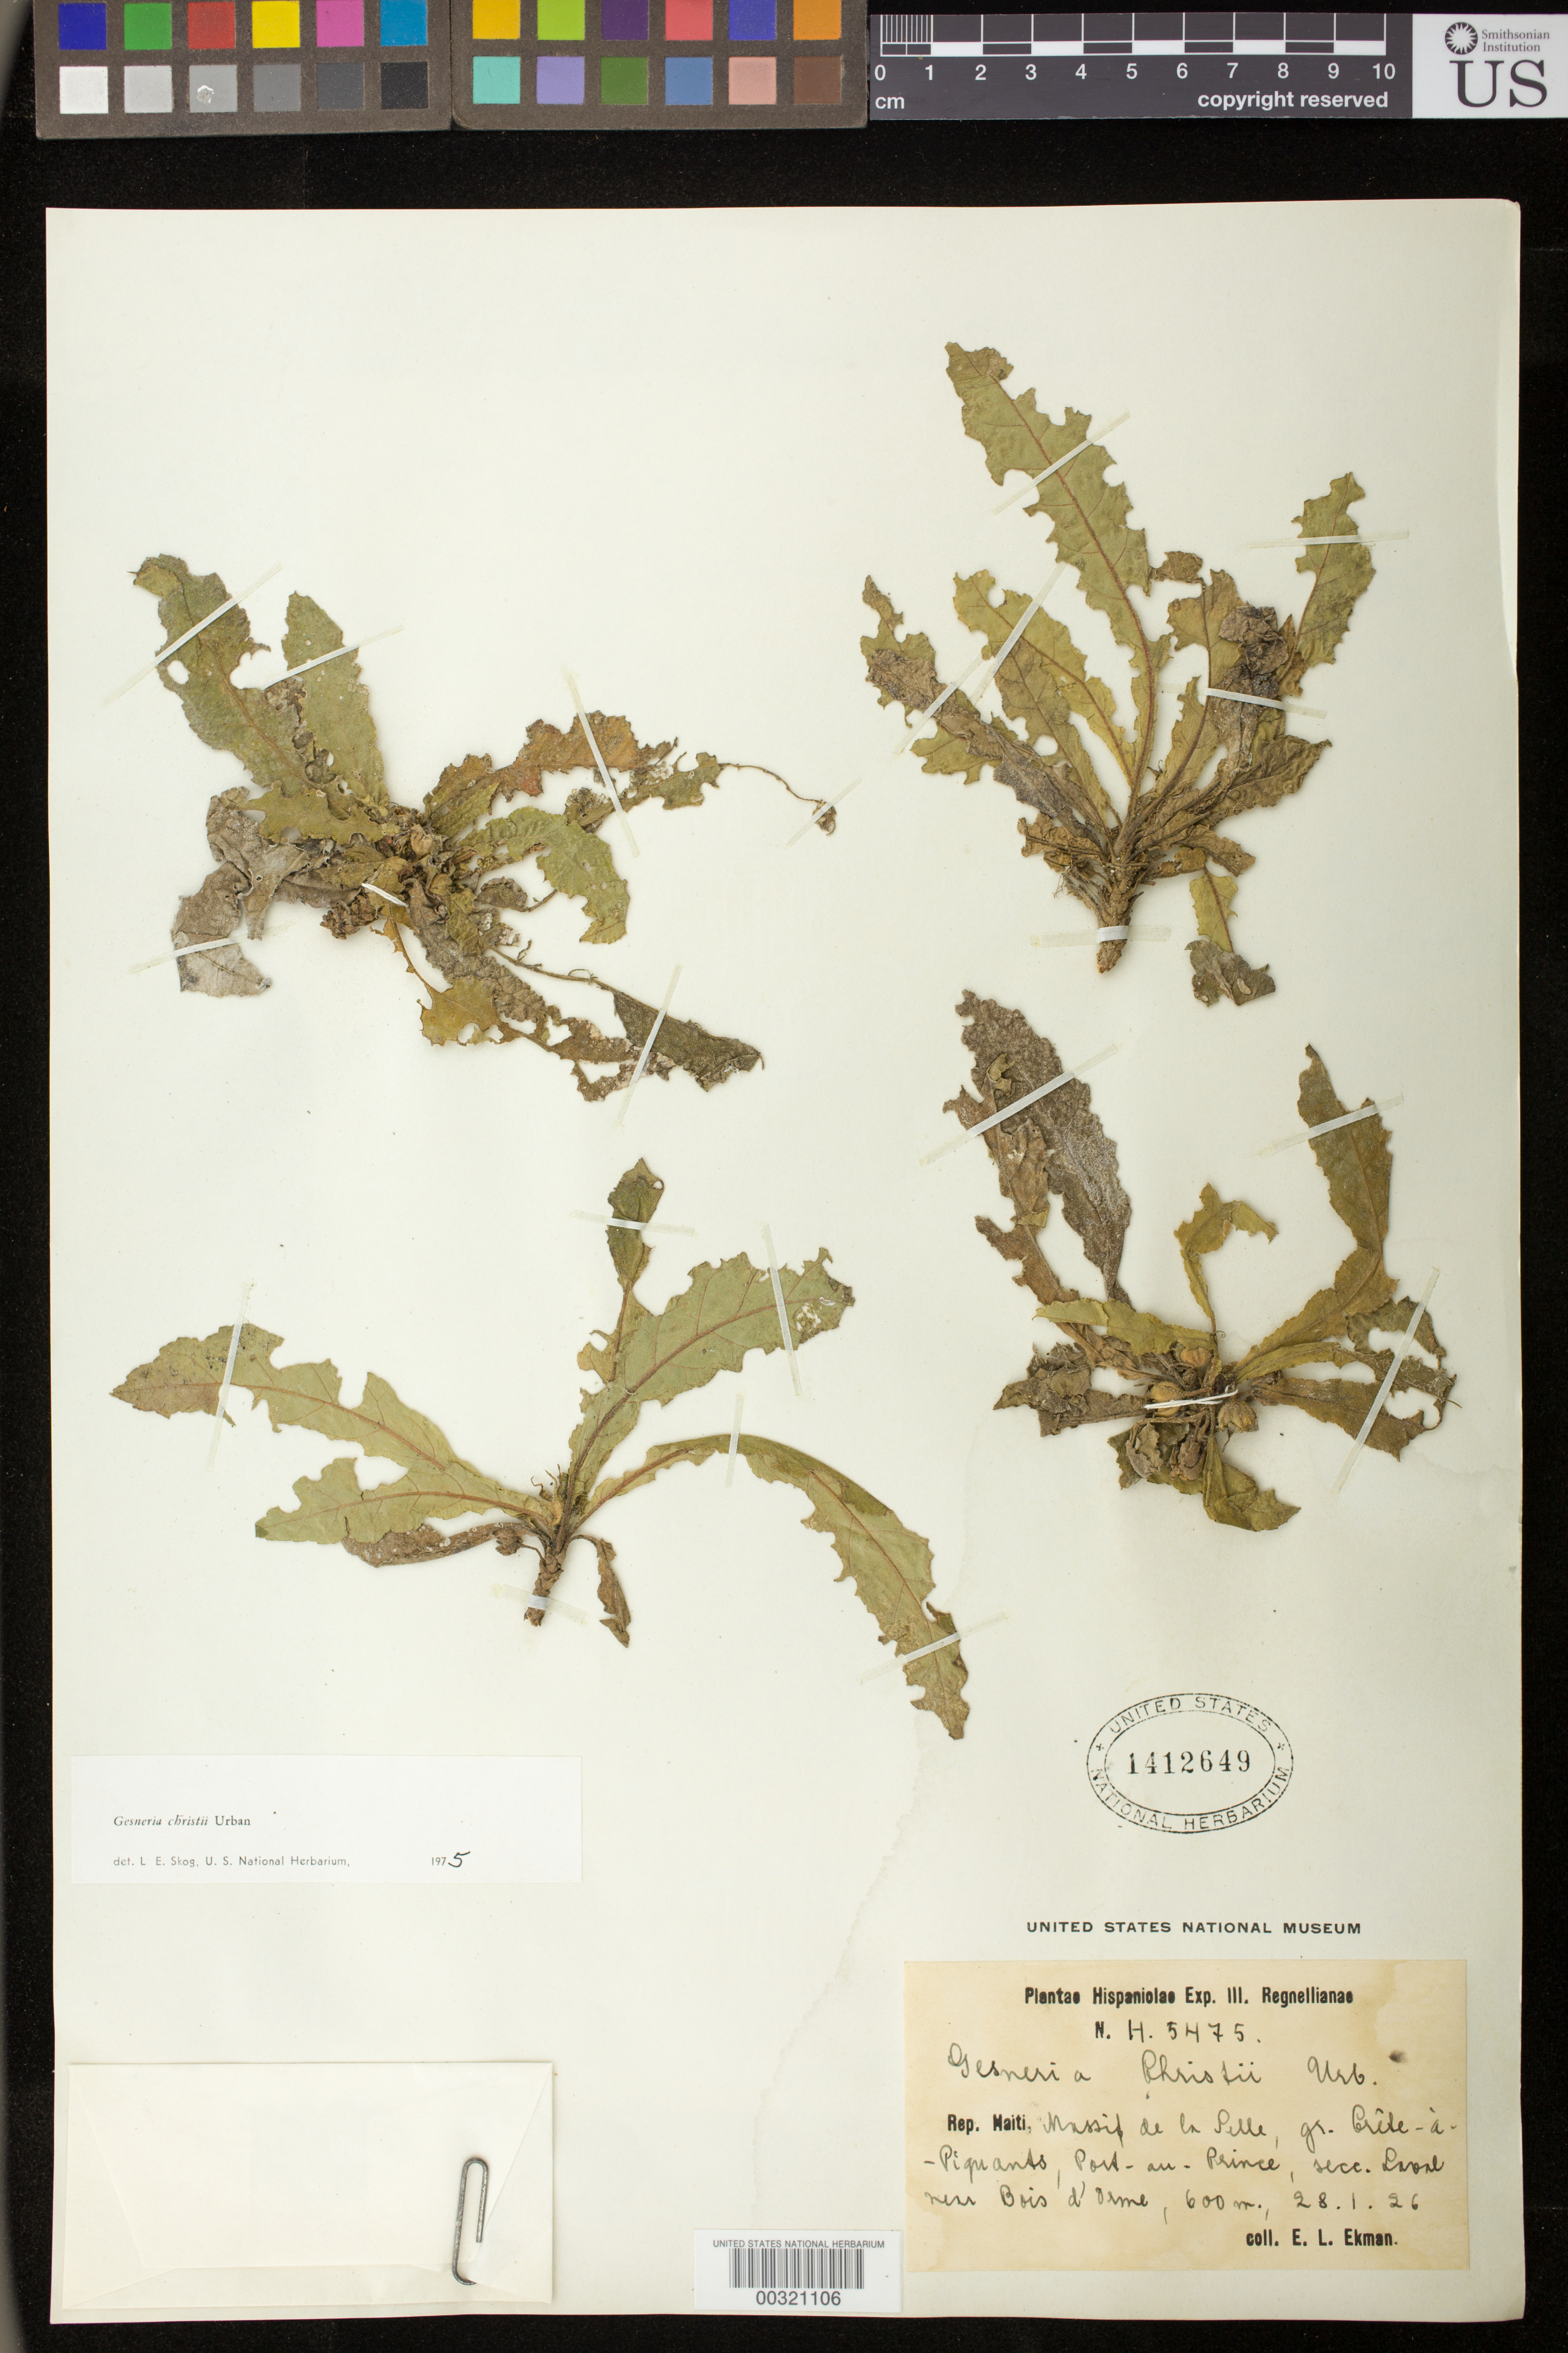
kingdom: Plantae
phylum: Tracheophyta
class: Magnoliopsida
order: Lamiales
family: Gesneriaceae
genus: Gesneria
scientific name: Gesneria christii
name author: Urb.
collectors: E. L. Ekman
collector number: H 5475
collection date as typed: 28 Jan 1926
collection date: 1926-01-28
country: Haiti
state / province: Ouest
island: Hispaniola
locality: Massif de la Selle, Gr. Crete-a-Piquants, Port-au-Prince, near Bois d'Orme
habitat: Laval, steep limestone rocks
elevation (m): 600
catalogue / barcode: US 1412649